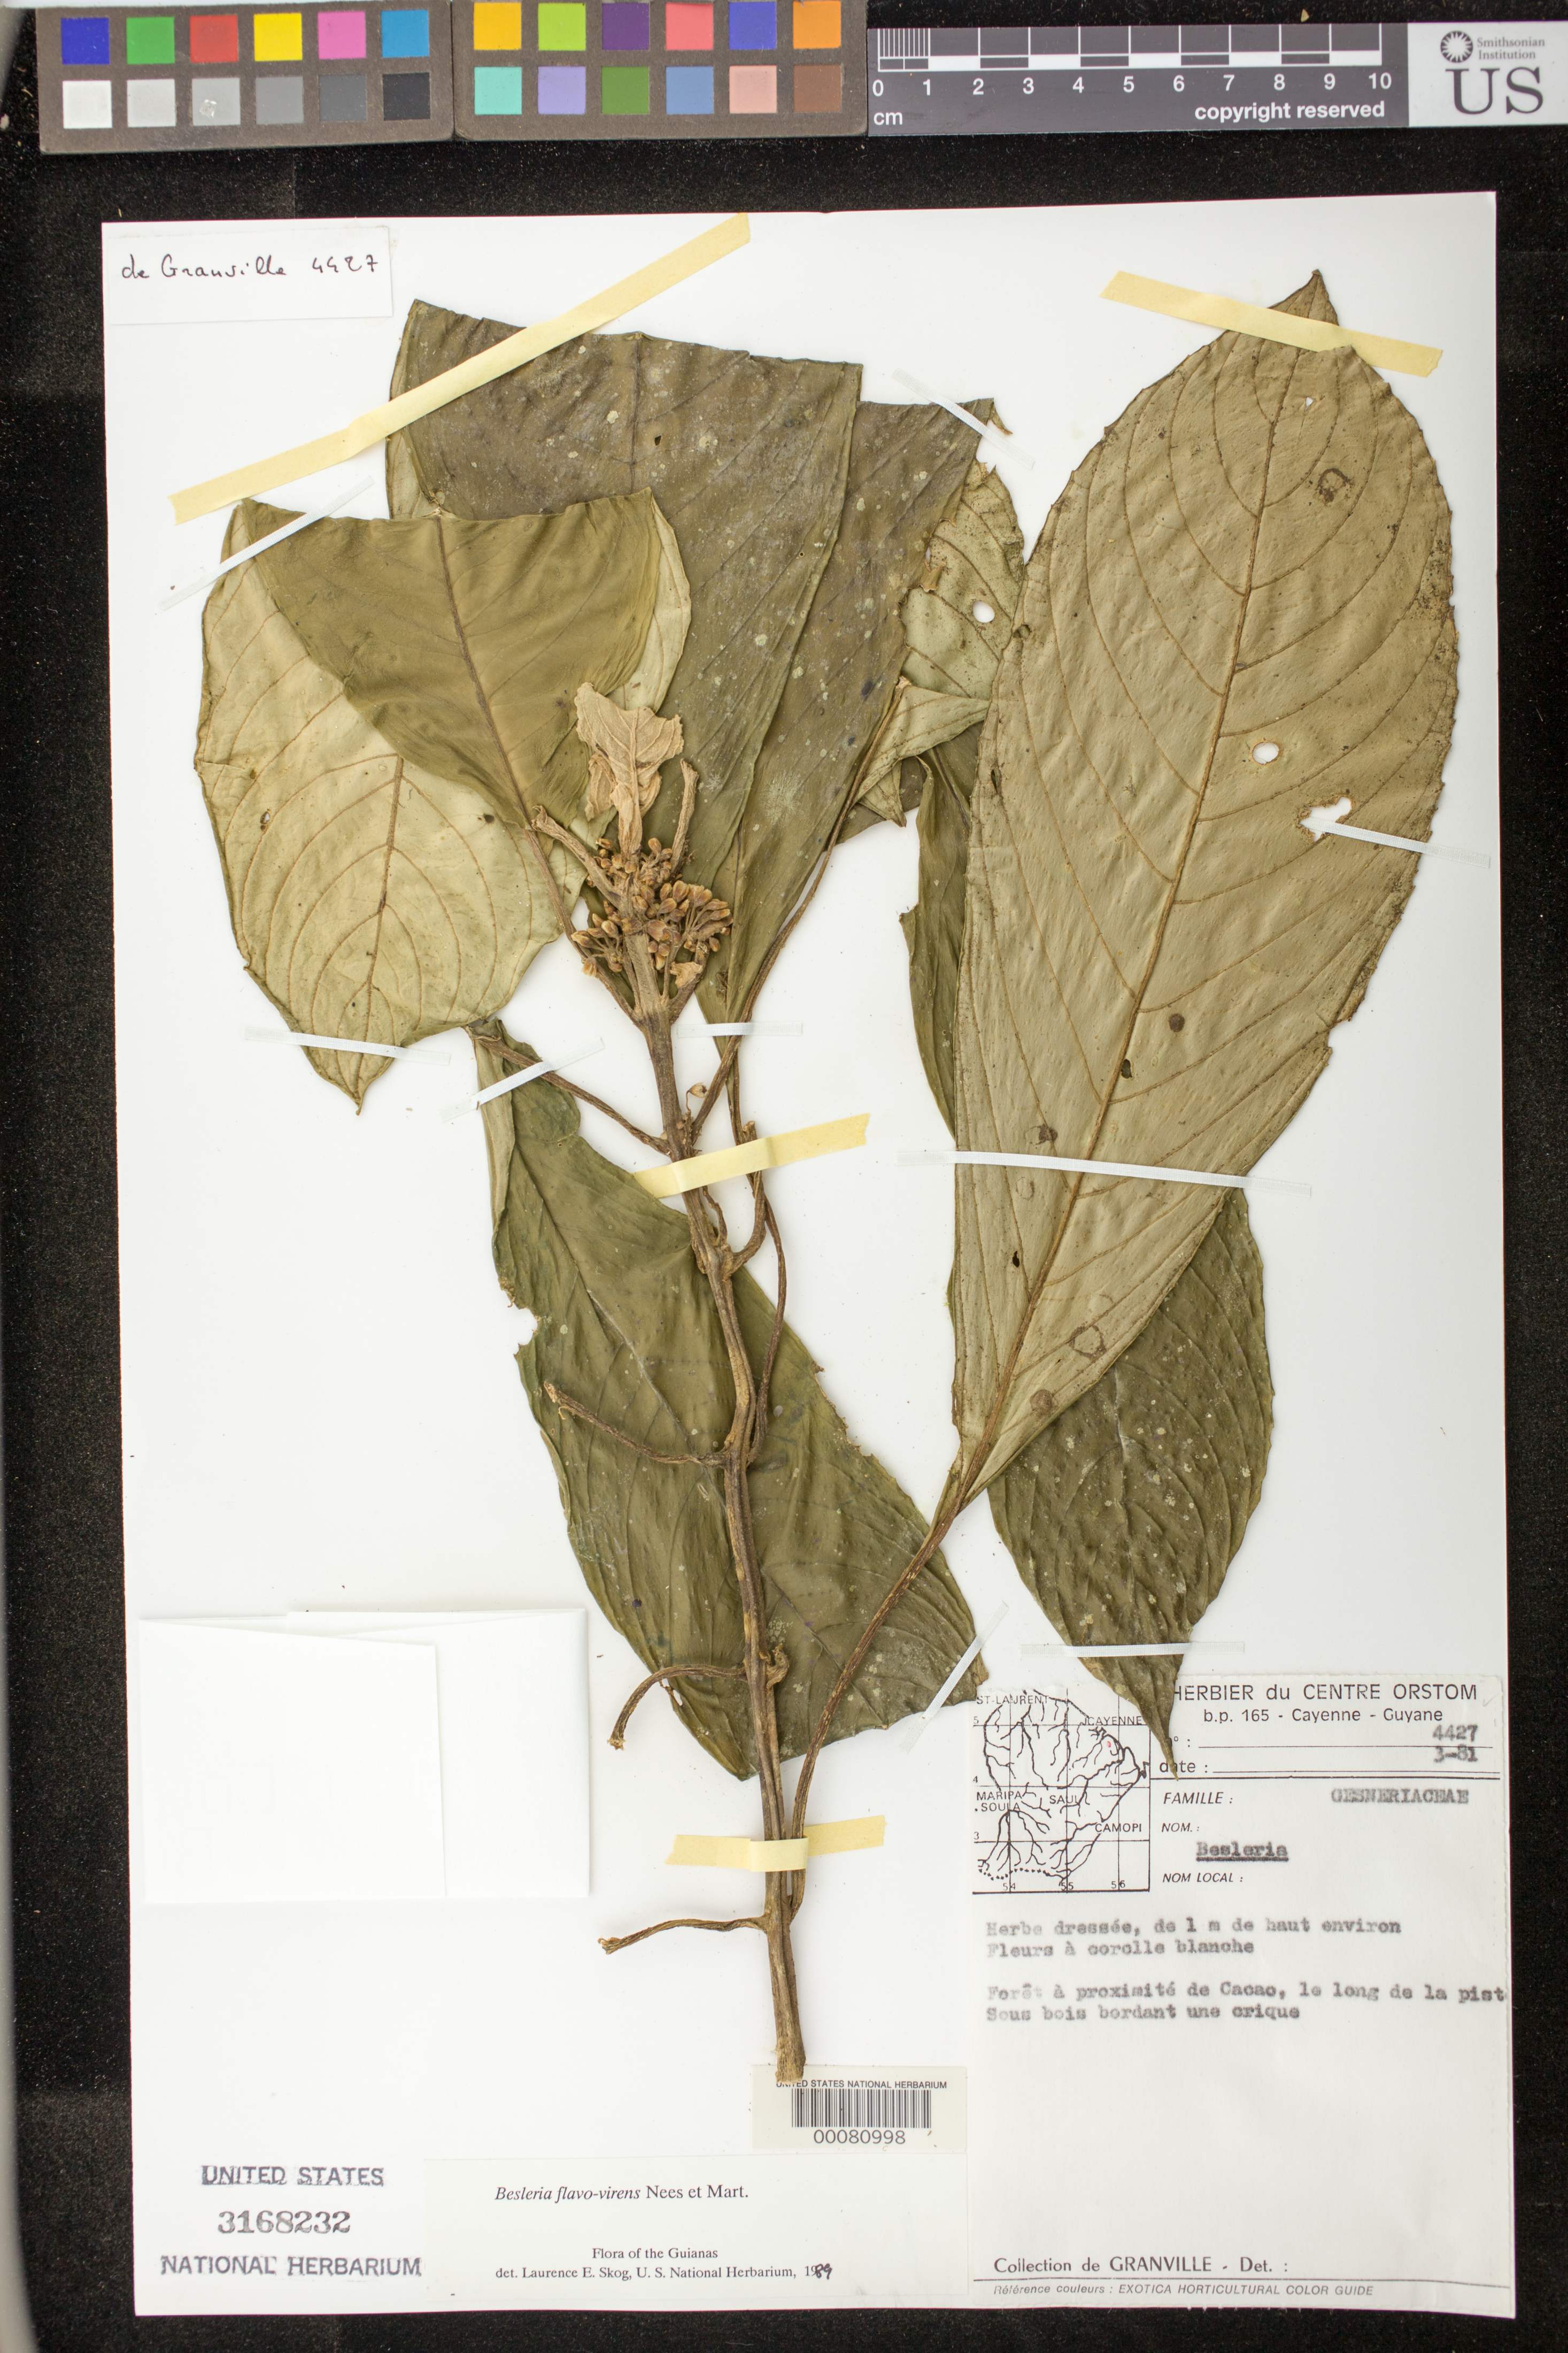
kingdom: Plantae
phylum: Tracheophyta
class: Magnoliopsida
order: Lamiales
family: Gesneriaceae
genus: Besleria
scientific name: Besleria flavo-virens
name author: Nees & Mart.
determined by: Skog, Laurence E.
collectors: J.-J. de Granville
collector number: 4427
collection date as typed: Mar 1981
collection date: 1981-03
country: French Guiana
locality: A proximité de Cacao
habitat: Forêt, le long de la piste, sous bois bordant une crique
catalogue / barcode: US 3168232